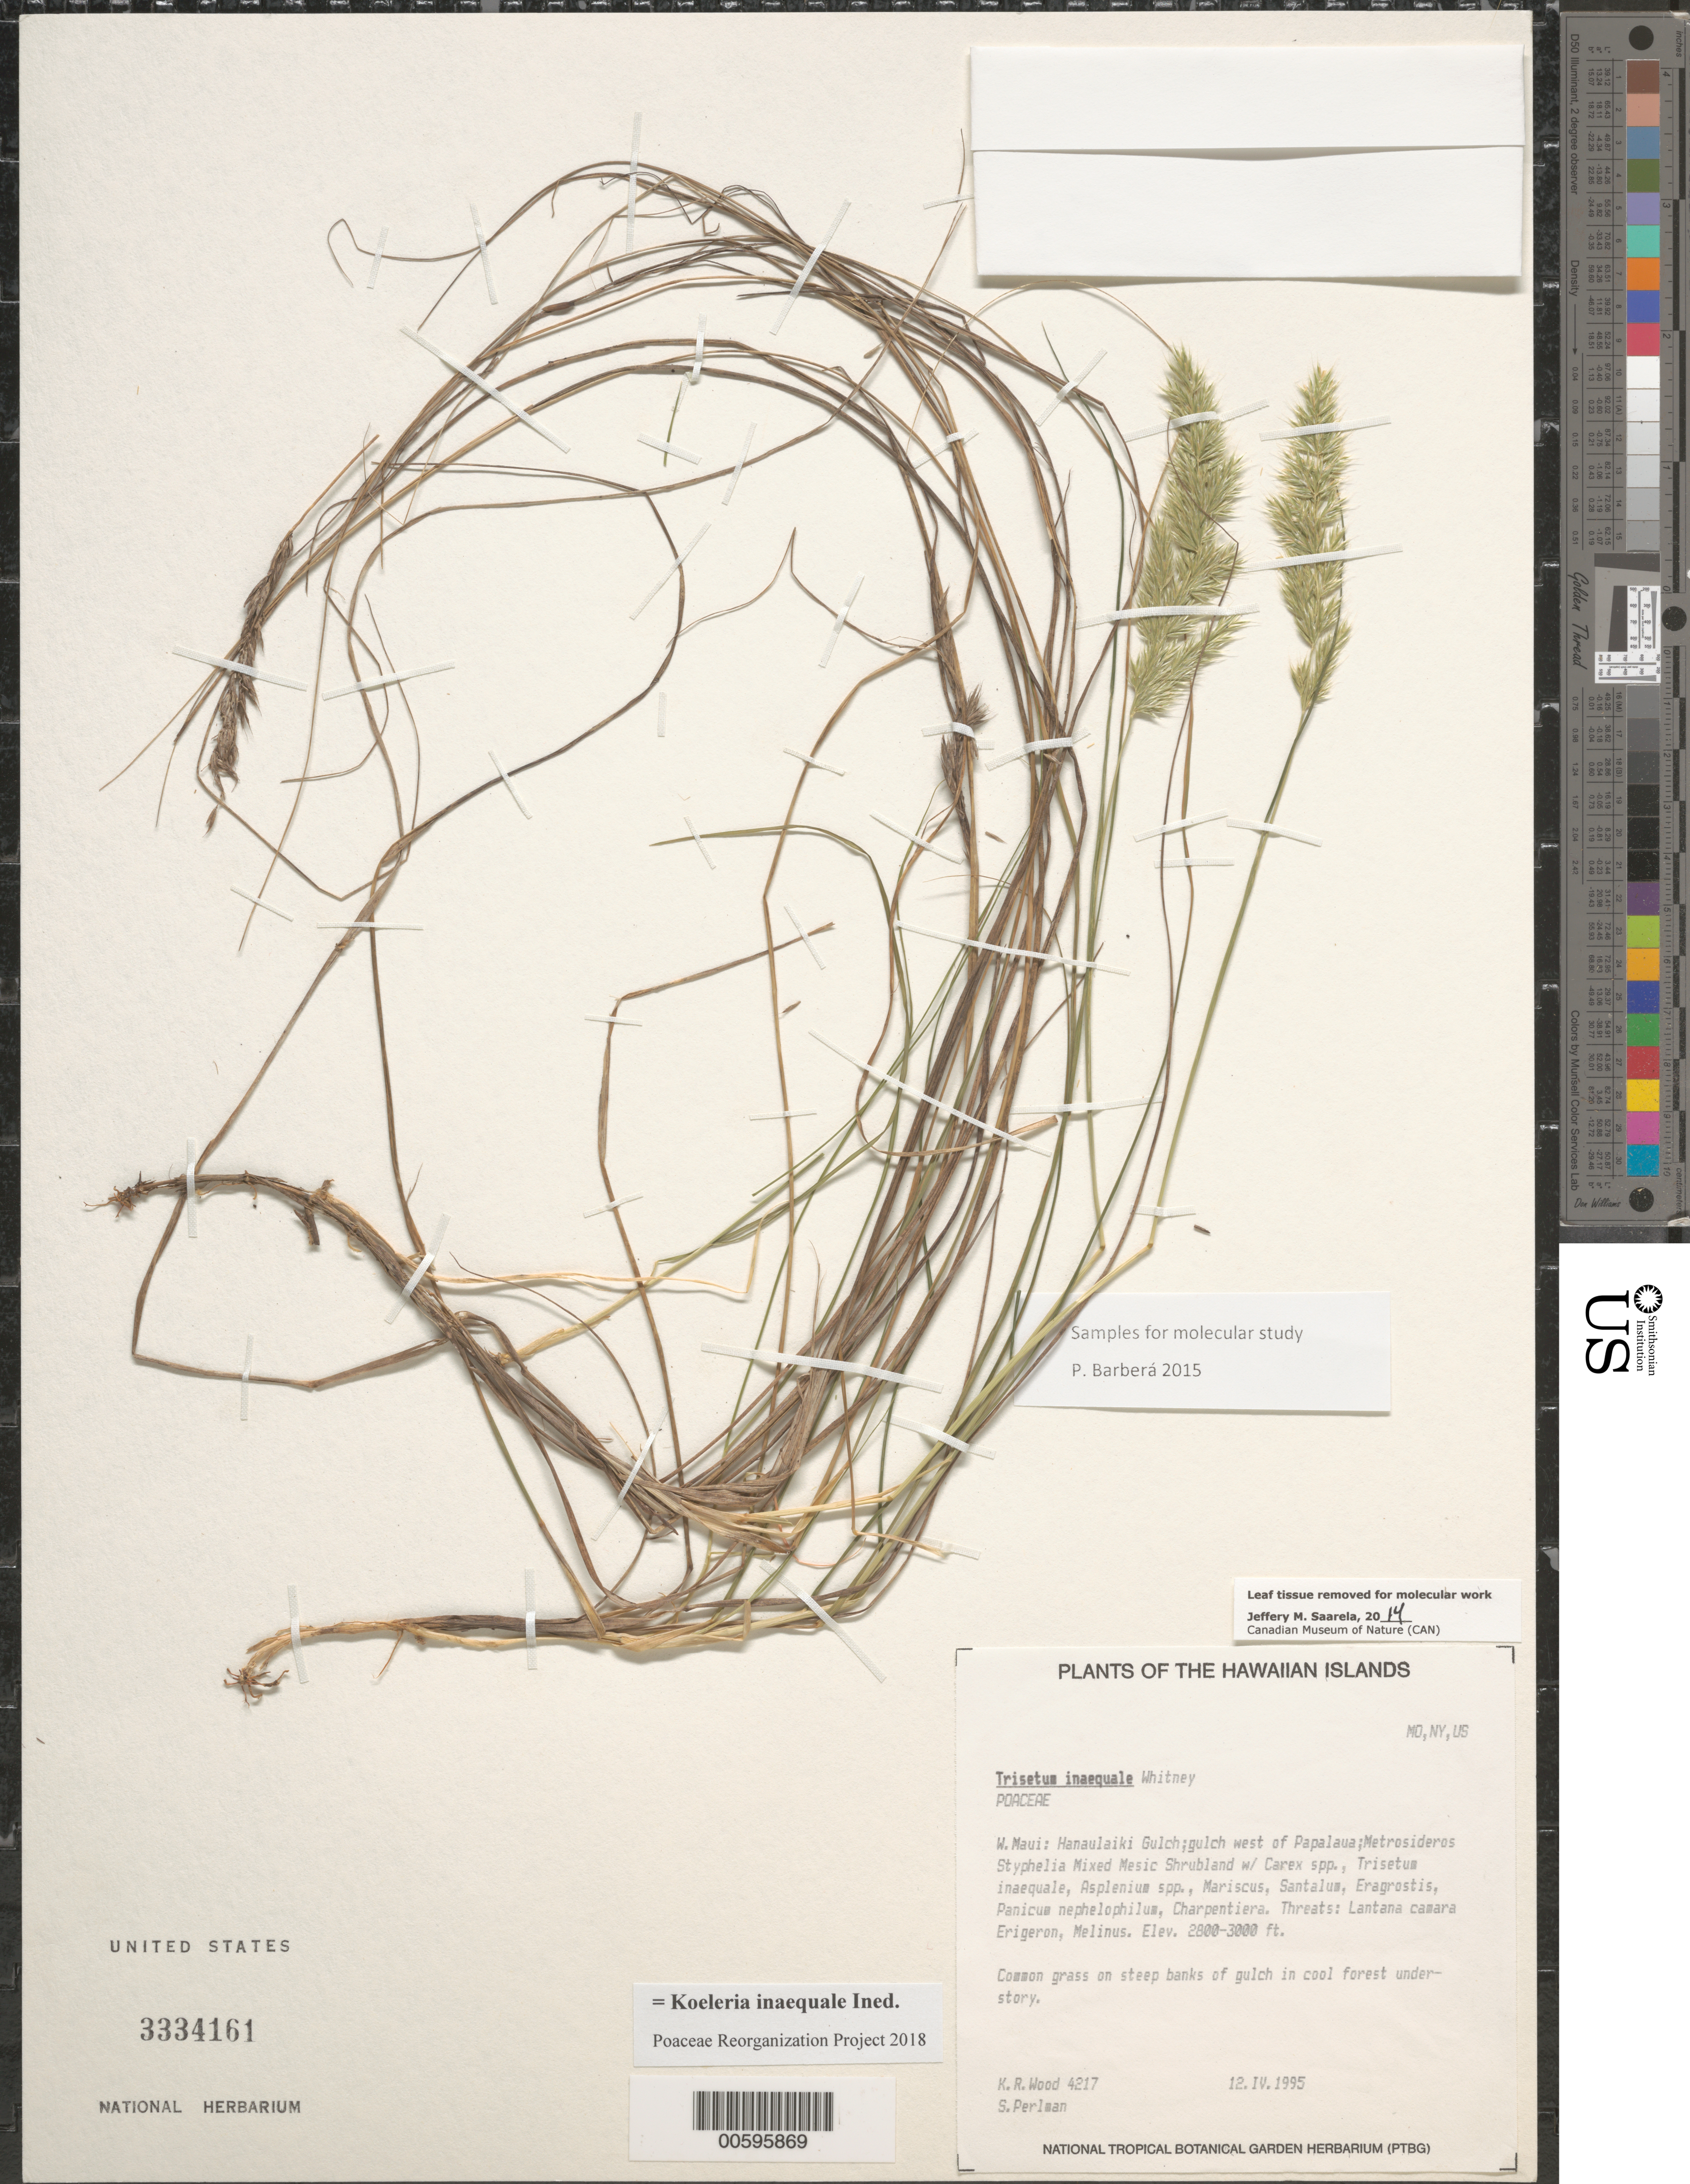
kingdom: Plantae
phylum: Tracheophyta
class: Liliopsida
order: Poales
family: Poaceae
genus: Koeleria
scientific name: Koeleria inaequalis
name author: (Whitney) Barberá et al.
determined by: Poaceae Reorganization Project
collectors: K. R. Wood & S. P. Perlman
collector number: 4217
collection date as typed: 12 Apr 1995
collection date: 1995-04-12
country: United States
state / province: Hawaii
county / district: Maui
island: Maui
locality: W Maui: Hanaulaiki Gulch; gulch W of Papalaua.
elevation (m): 853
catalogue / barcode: US 3334161